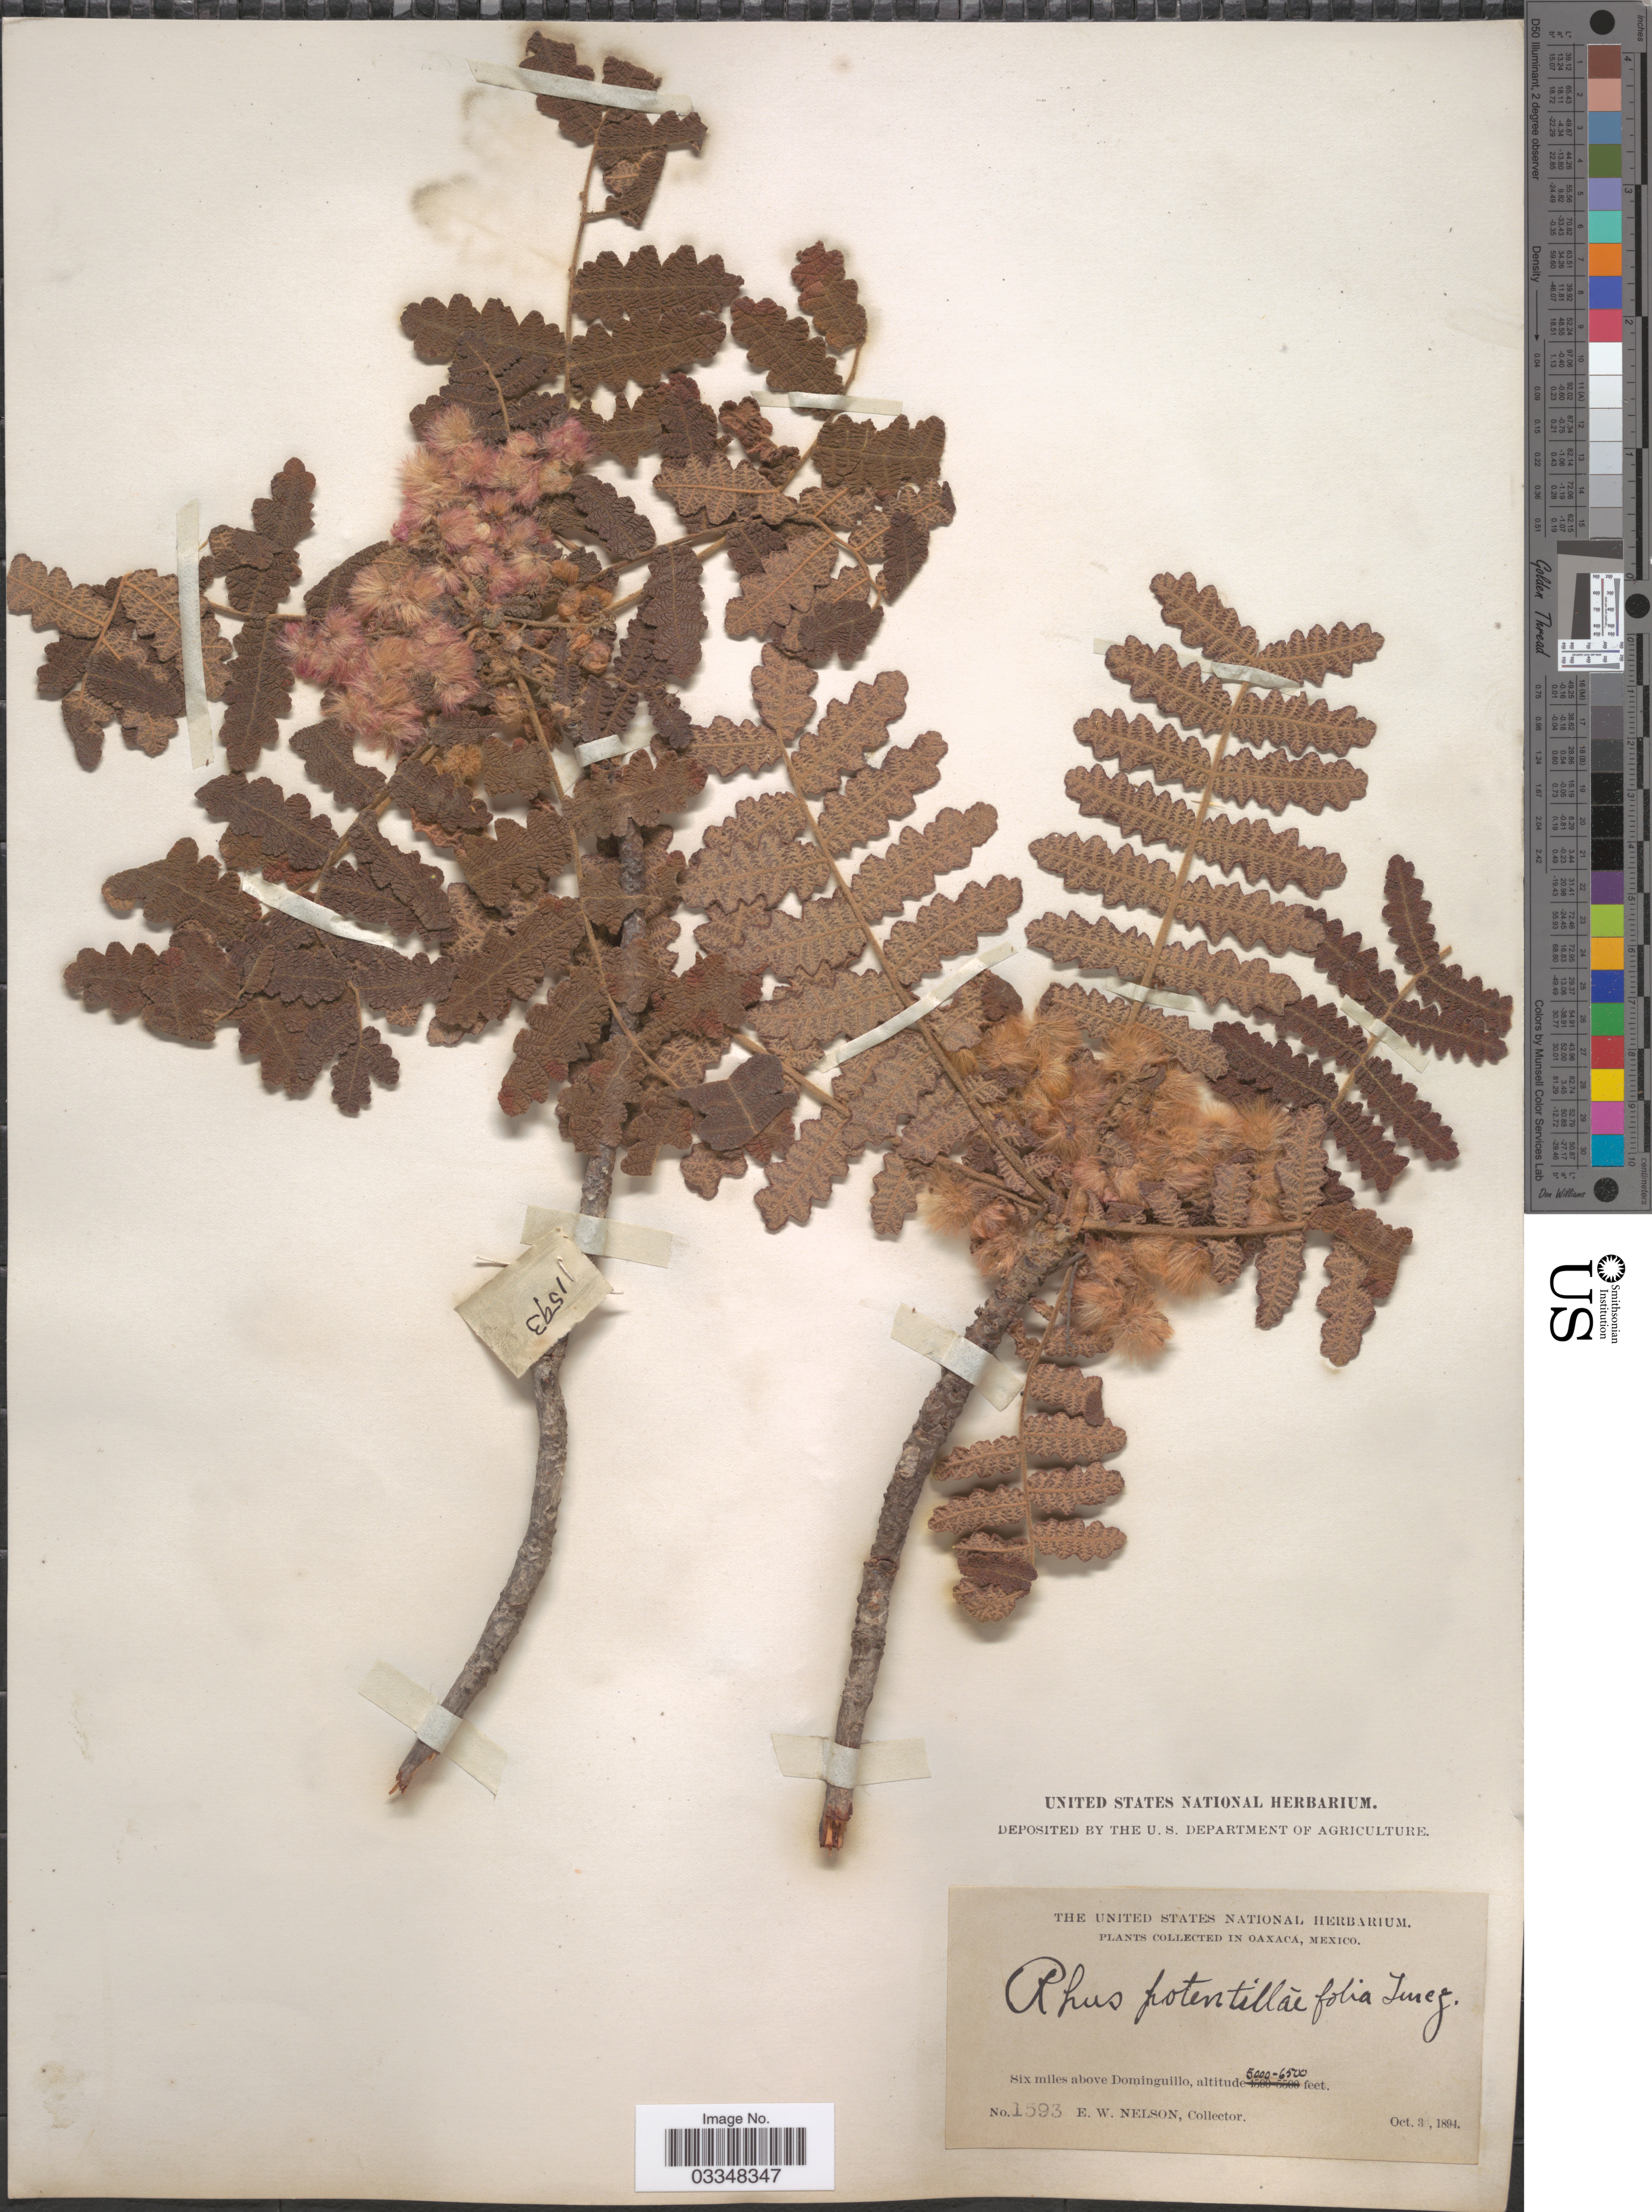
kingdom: Plantae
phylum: Tracheophyta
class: Magnoliopsida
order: Sapindales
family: Anacardiaceae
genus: Actinocheita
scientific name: Actinocheita filicina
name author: (Sessé & Moc. ex DC.) F.A. Barkley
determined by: Mitchell, John D.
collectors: E. W. Nelson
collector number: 1593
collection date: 1894-10-03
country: Mexico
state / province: Oaxaca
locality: Six miles above Dominguillo.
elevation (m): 1524